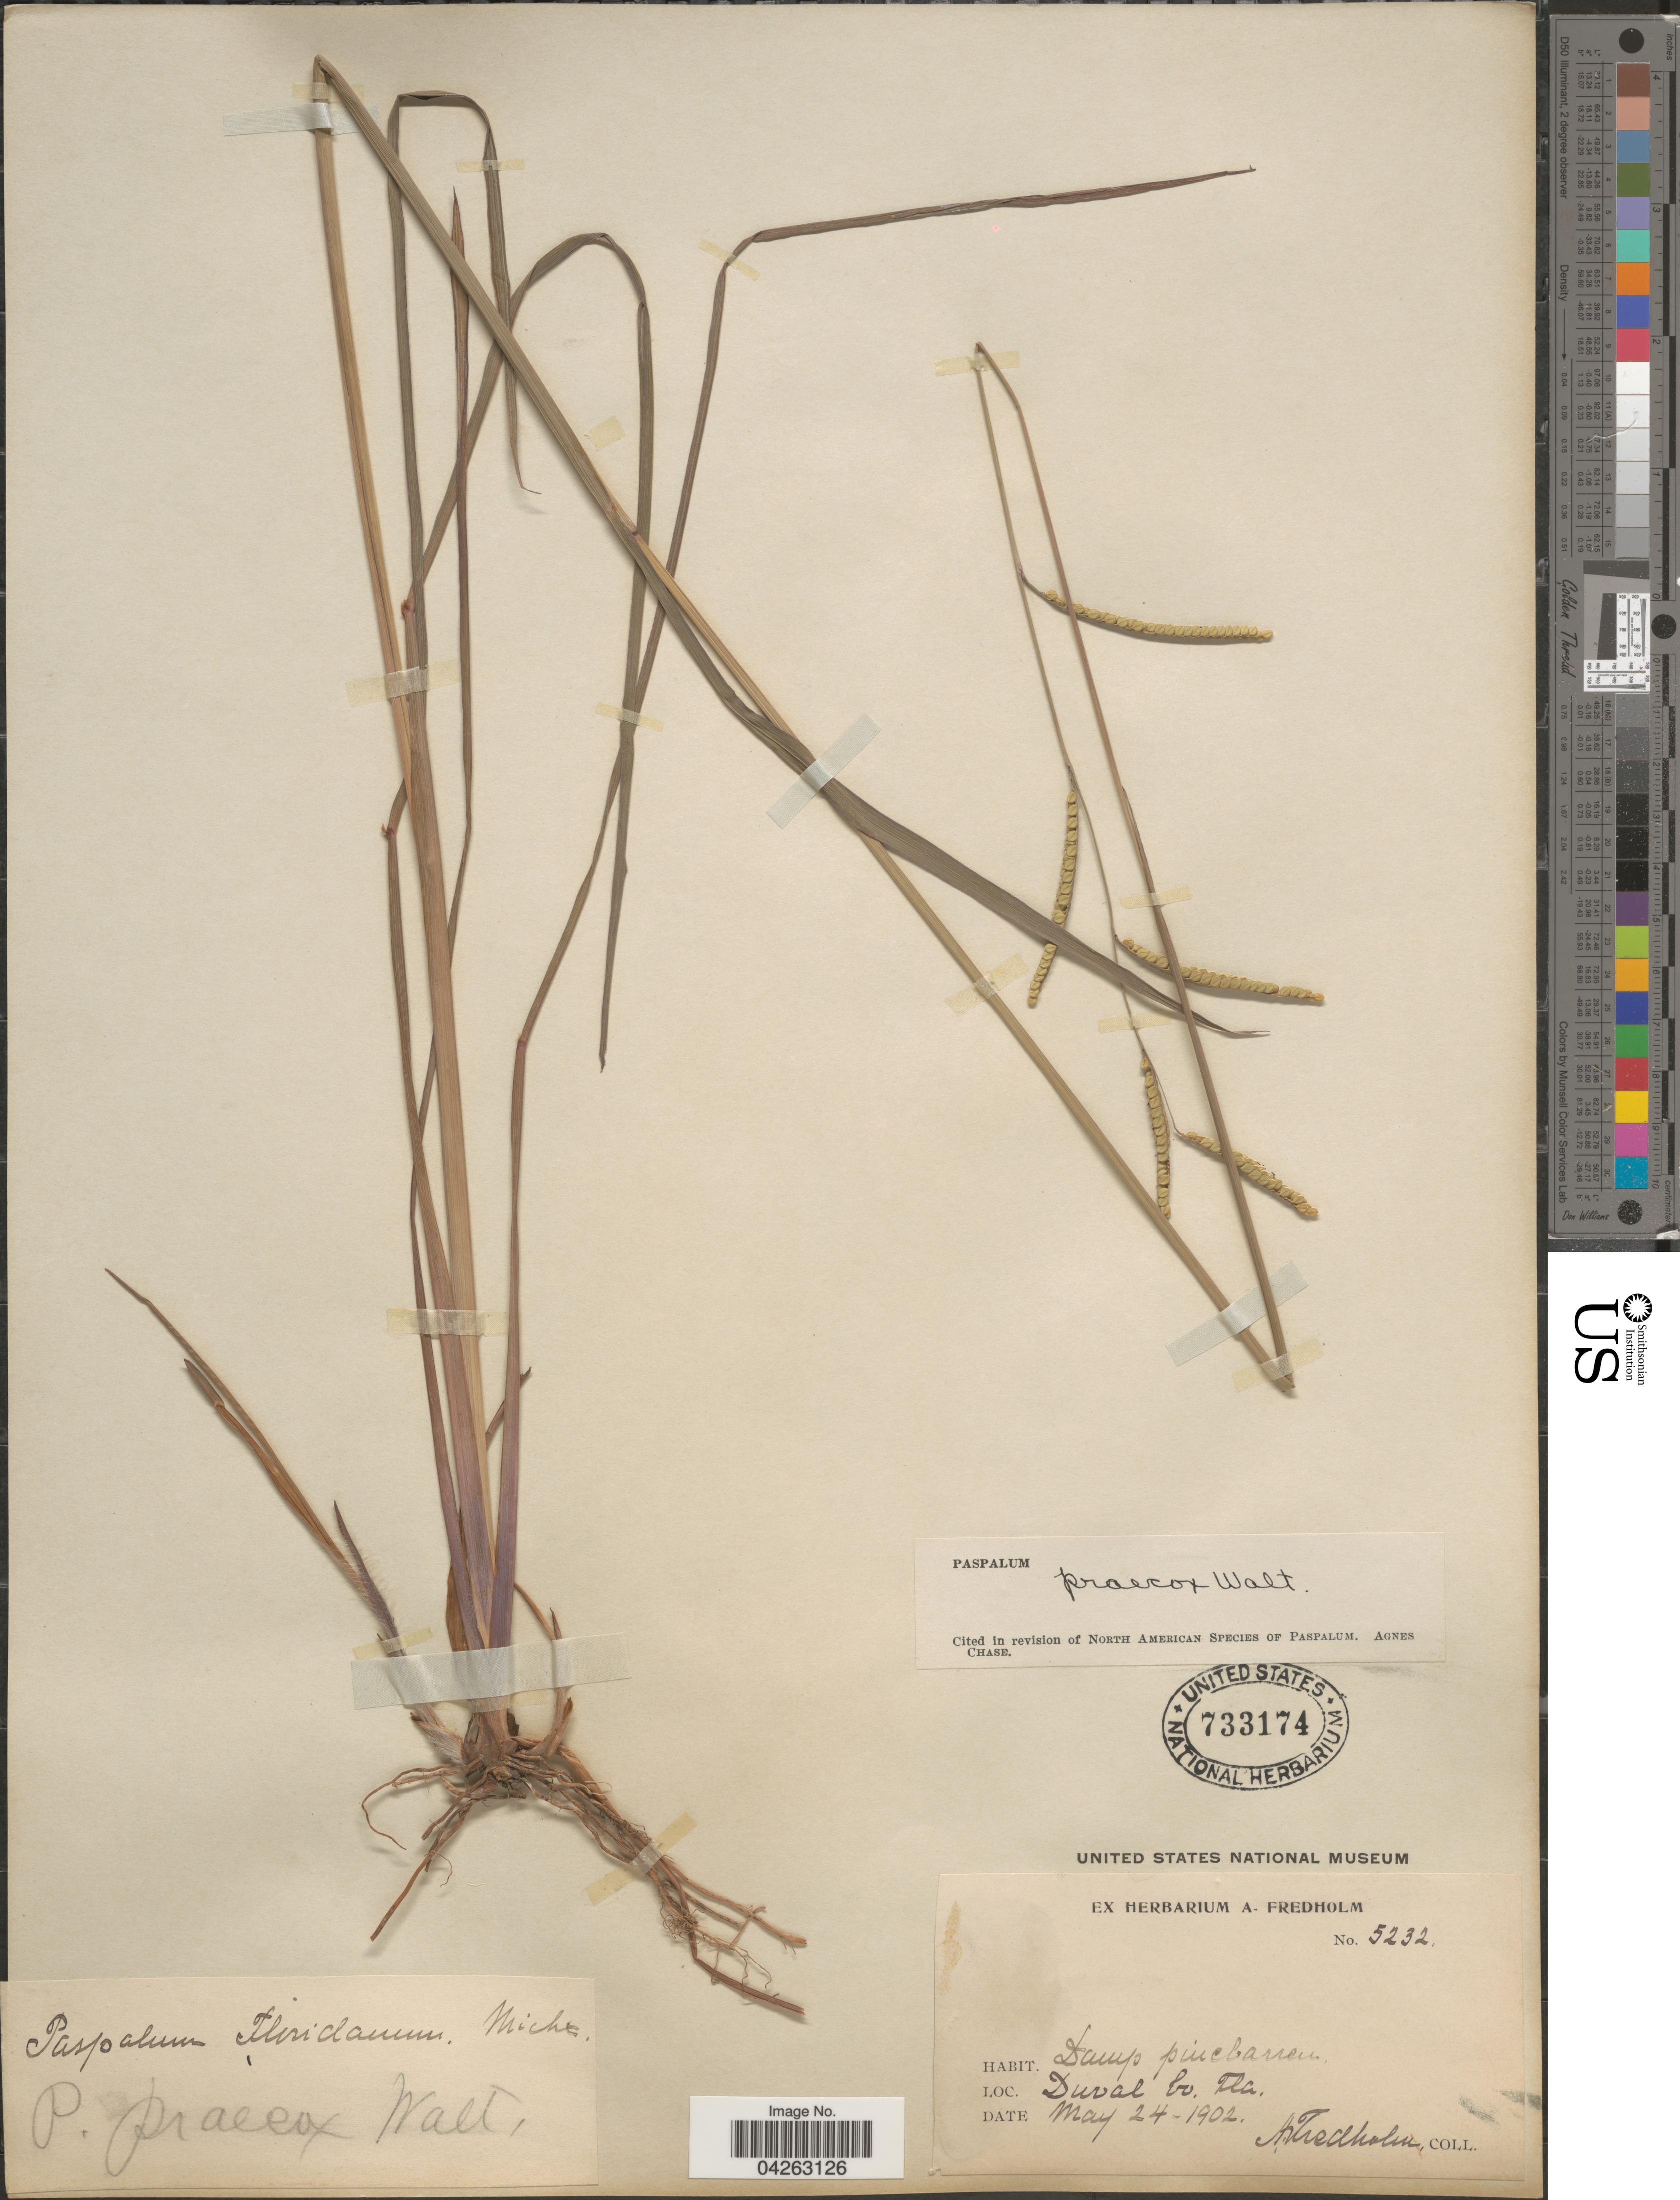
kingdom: Plantae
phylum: Tracheophyta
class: Liliopsida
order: Poales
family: Poaceae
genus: Paspalum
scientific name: Paspalum praecox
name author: Walter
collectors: A. Fredholm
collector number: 5232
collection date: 1902-05-24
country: United States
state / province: Florida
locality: Duval Co.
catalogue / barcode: US 733174